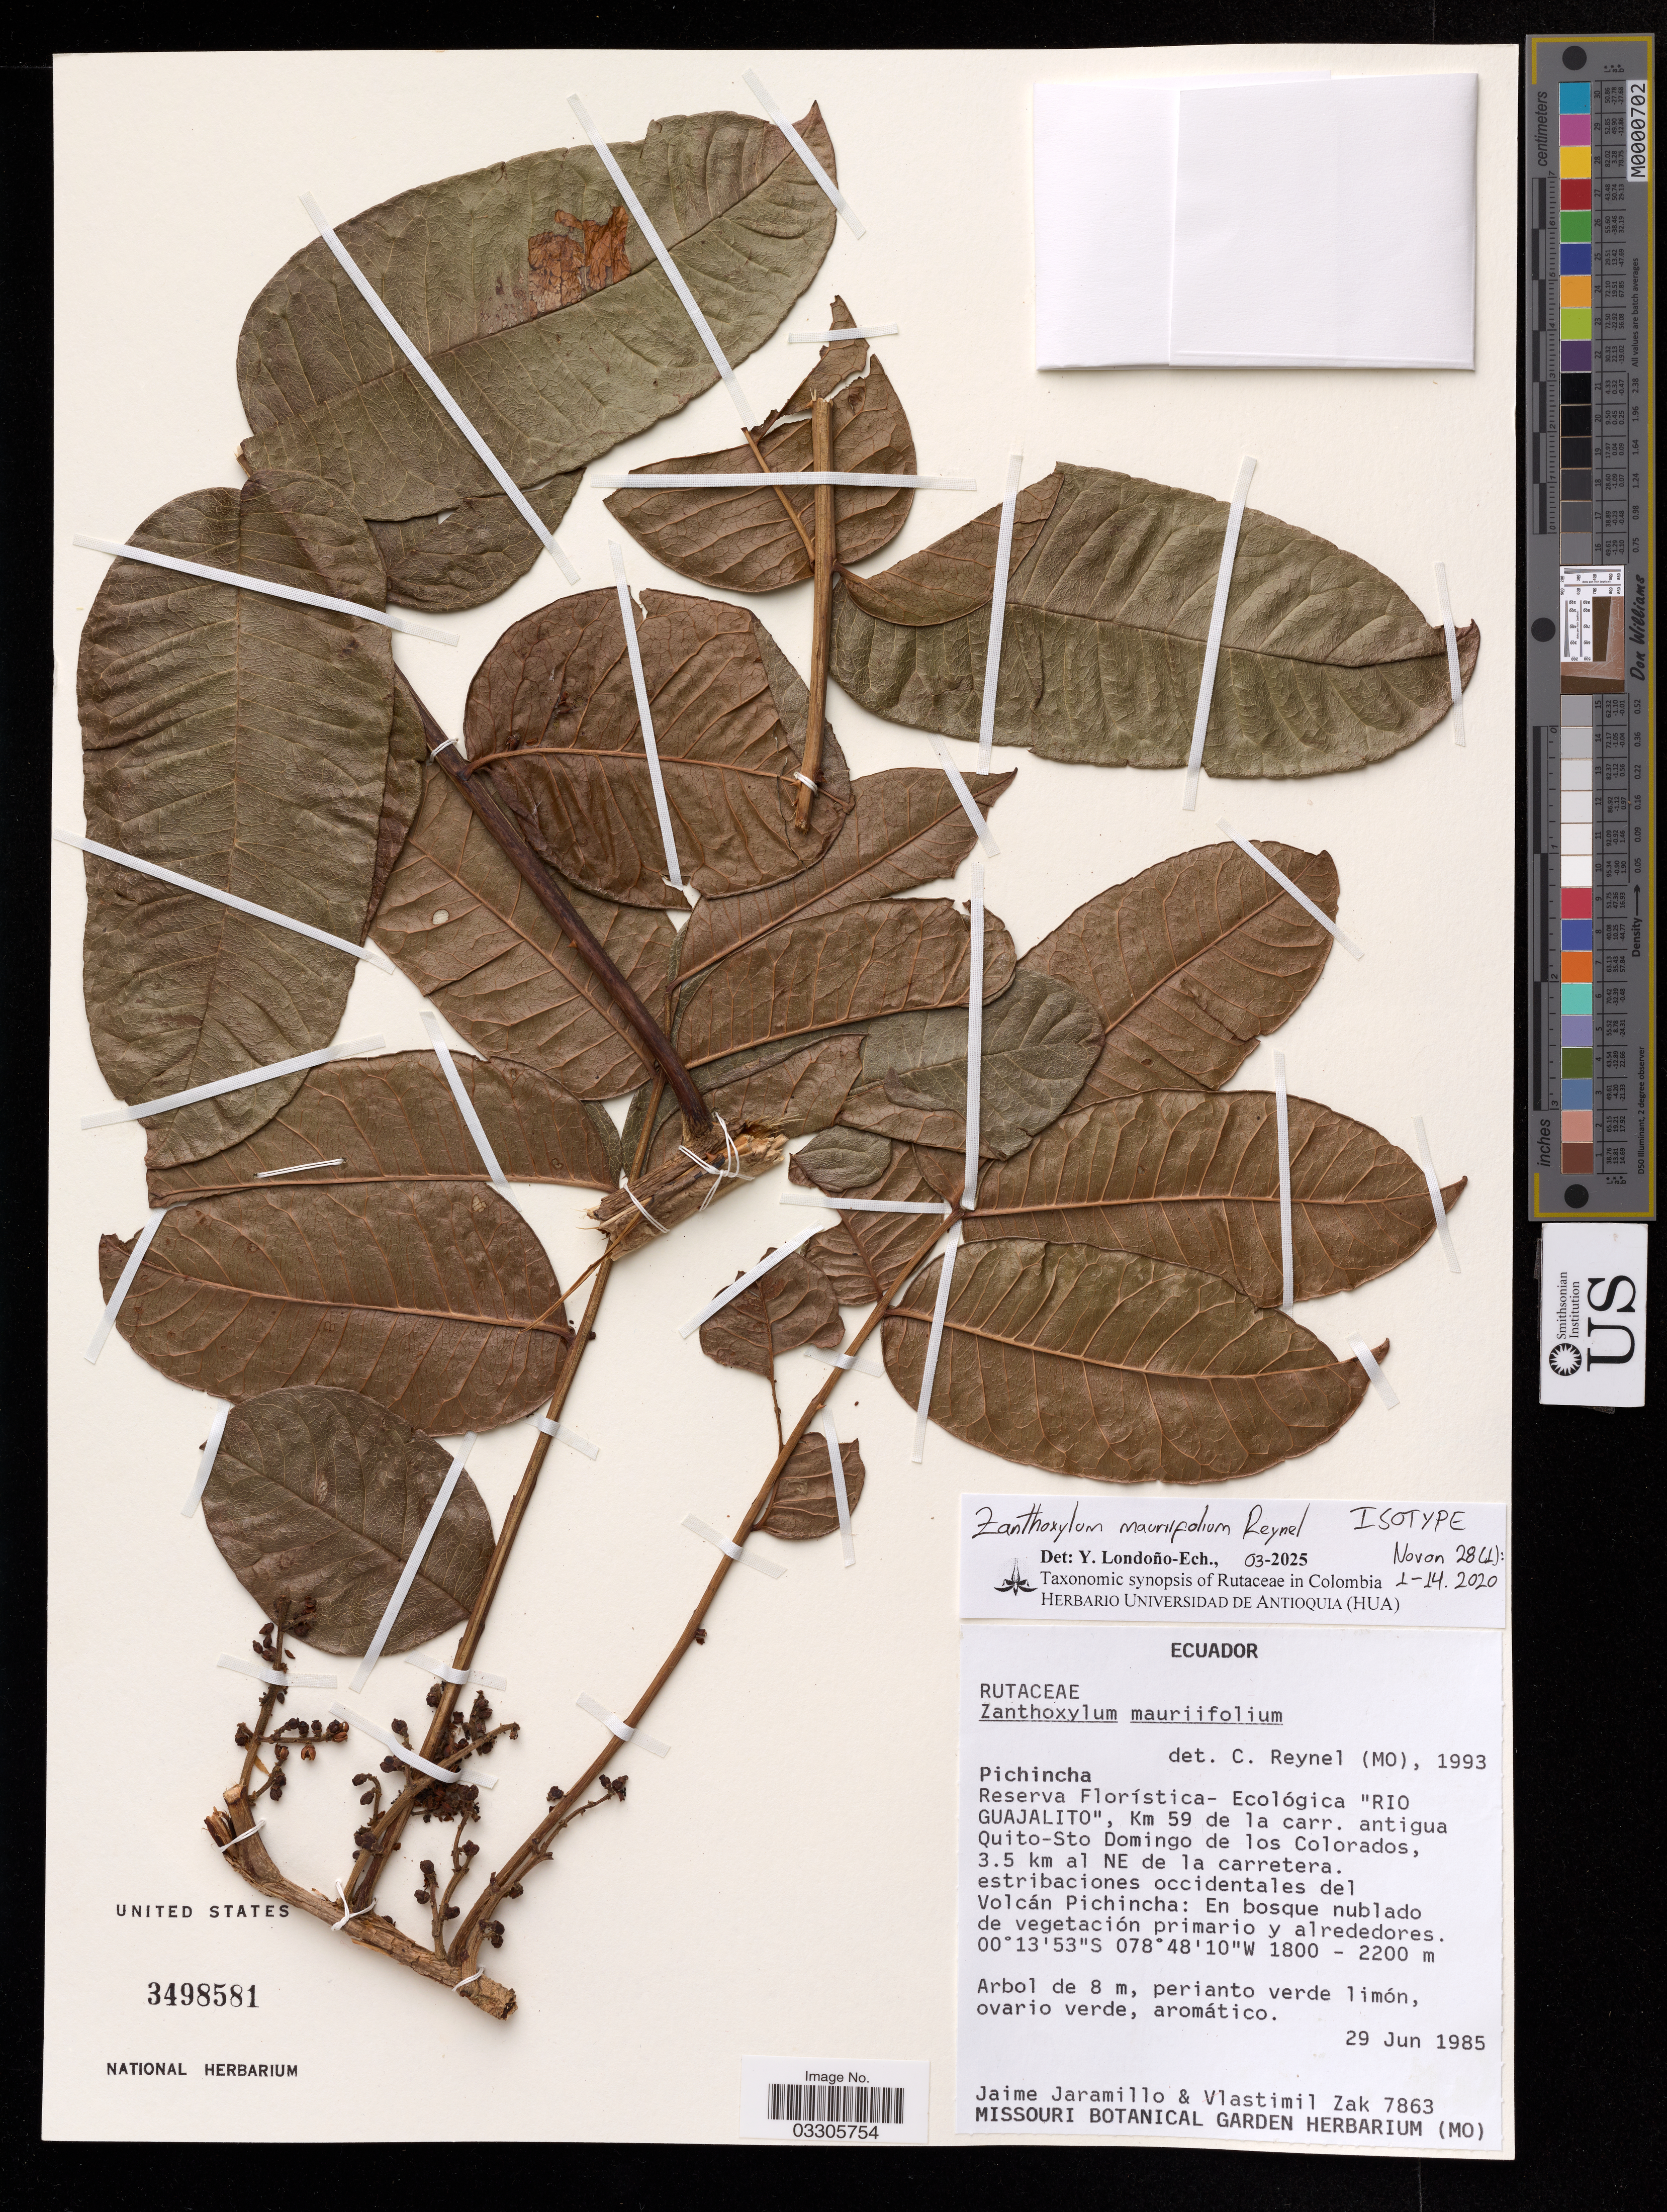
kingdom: Plantae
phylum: Tracheophyta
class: Magnoliopsida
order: Sapindales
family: Rutaceae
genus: Zanthoxylum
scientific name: Zanthoxylum mauriifolium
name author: Reynel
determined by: Londoño-Echeverri, Y.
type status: Isotype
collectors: J. Jaramillo & V. Zak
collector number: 7863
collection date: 1985-06-29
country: Ecuador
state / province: Pichincha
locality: Reserva Florística-Ecológica "Rio Guajalito", Km 59 de la carr. antigua Quito-Sto Domingo de los Colorados, 3.5 km al NE de la carretera. estribaciones occidentales del Volcán Pichincha.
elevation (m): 1800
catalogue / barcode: US 3498581